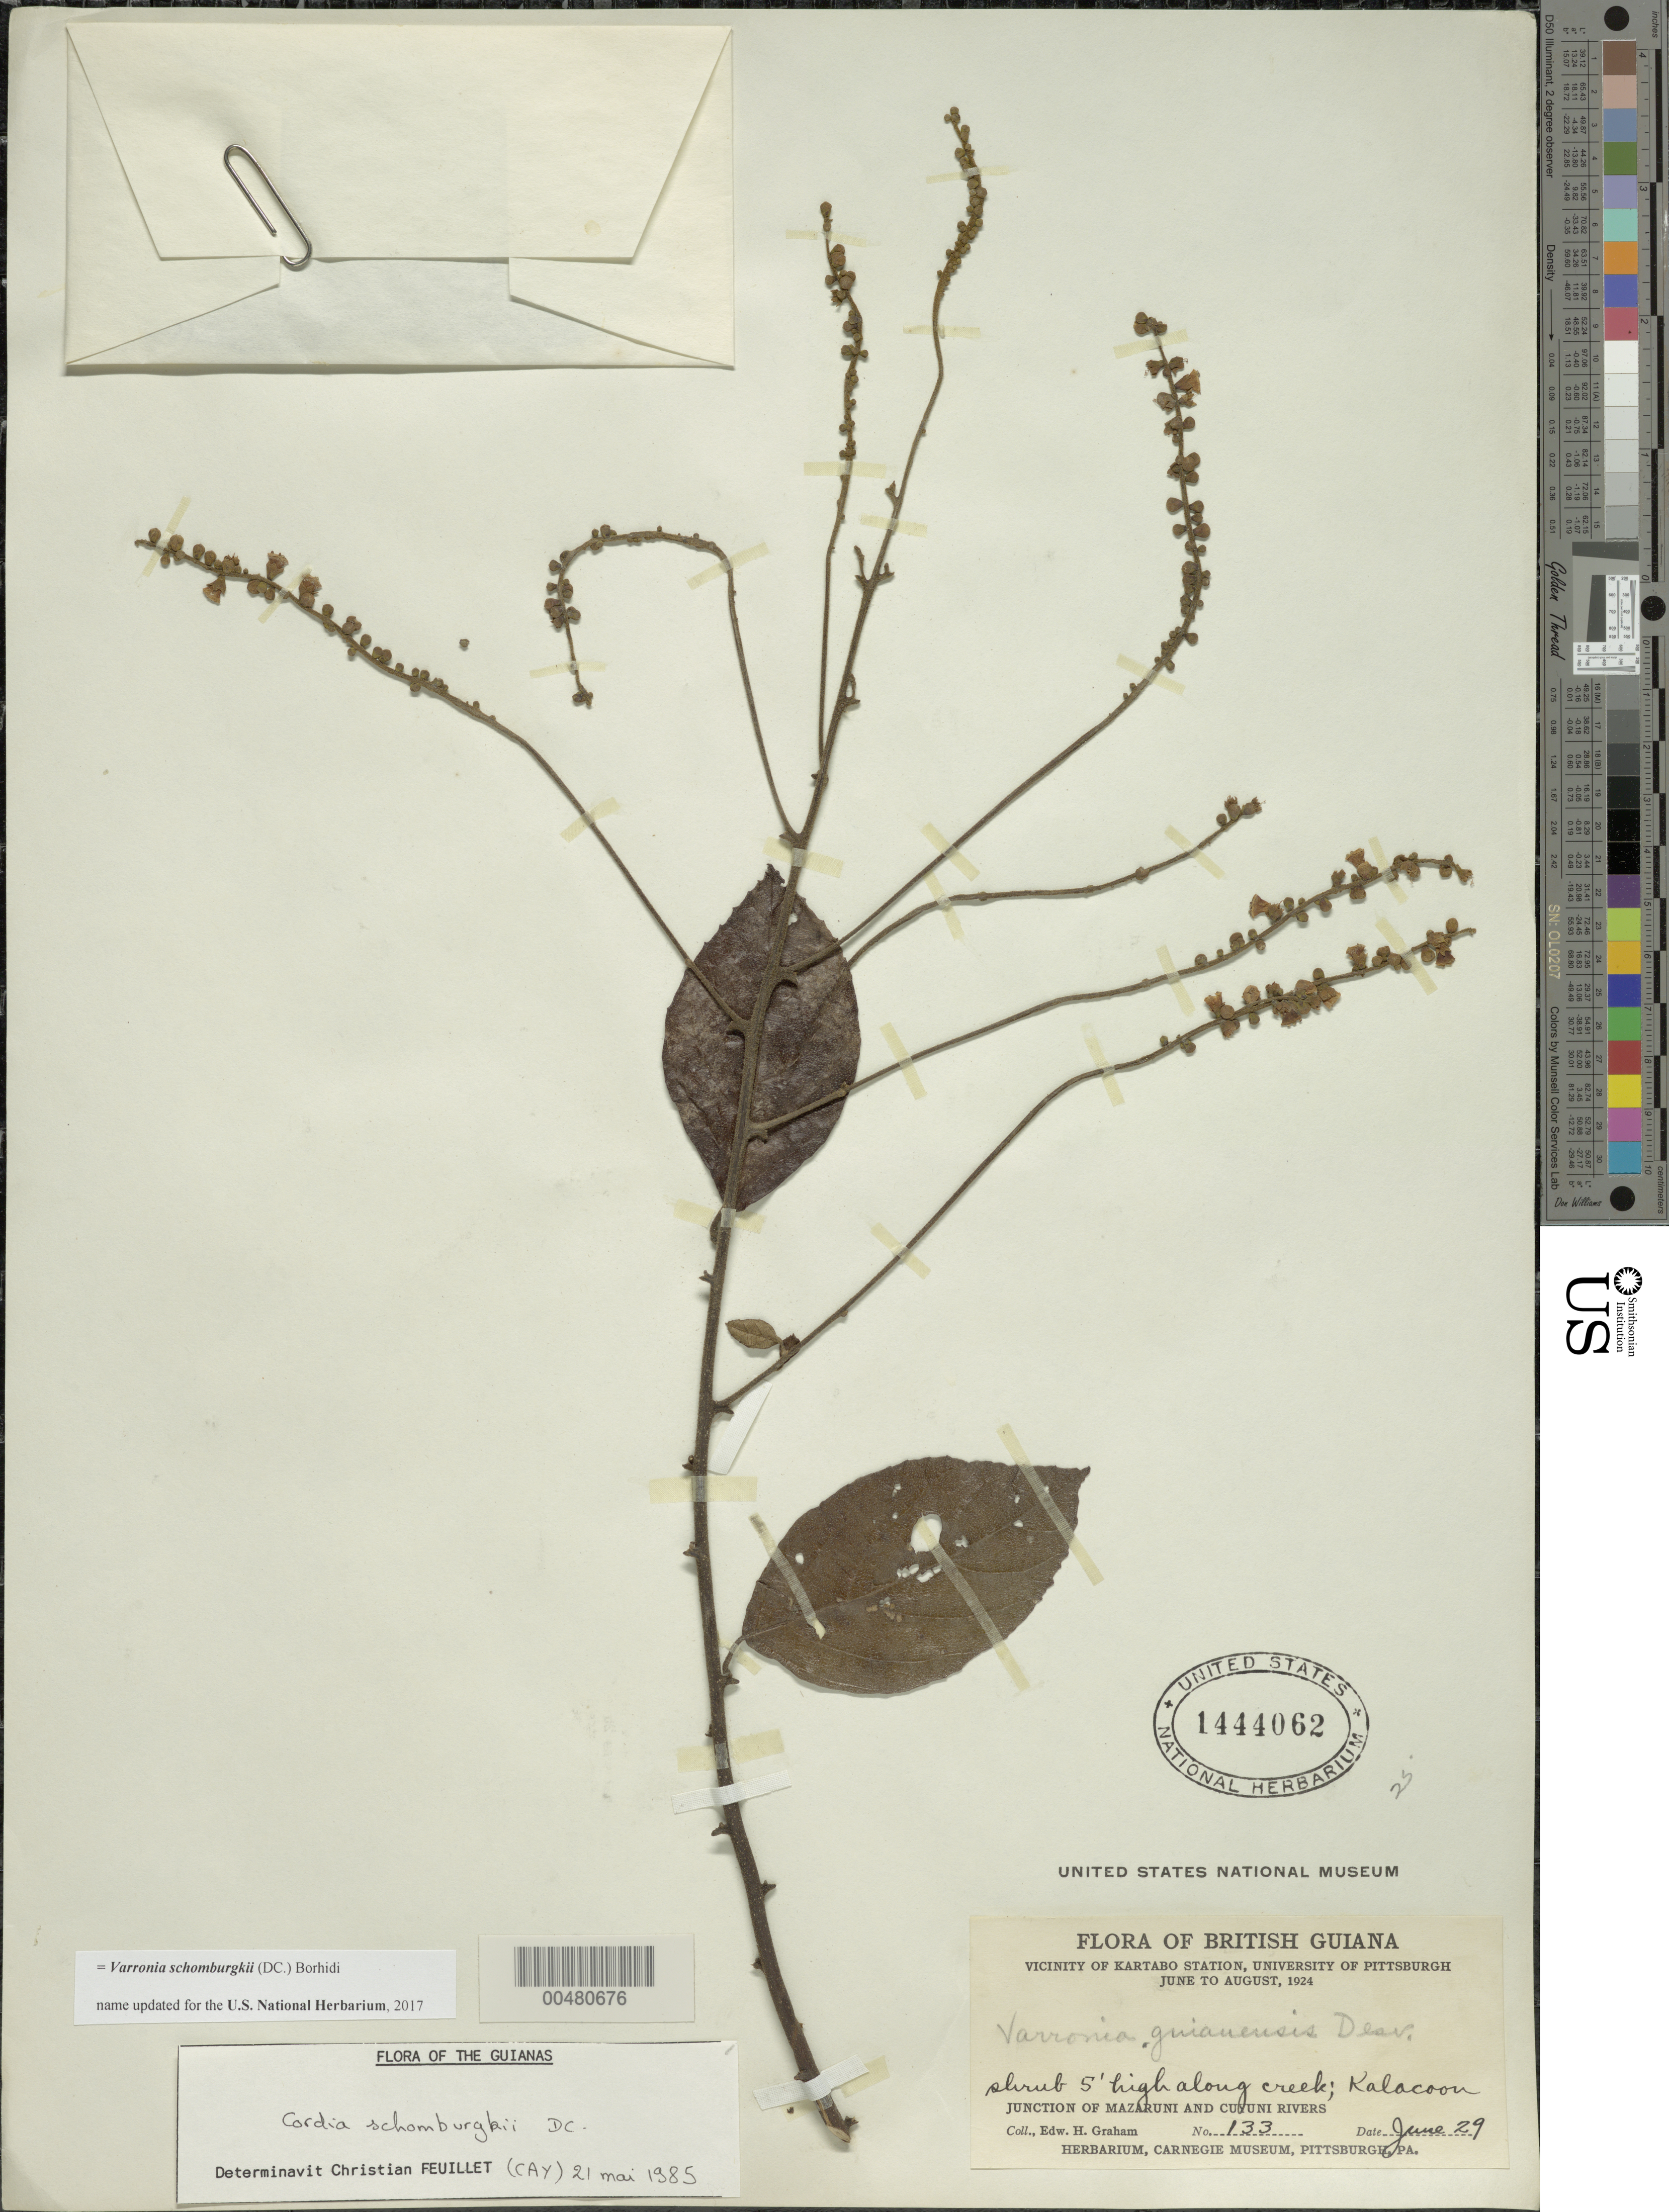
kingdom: Plantae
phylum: Tracheophyta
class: Magnoliopsida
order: Boraginales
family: Cordiaceae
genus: Varronia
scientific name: Varronia schomburgkii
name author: (DC.) Borhidi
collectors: E. H. Graham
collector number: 133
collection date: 1924-06-29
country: Guyana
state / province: Cuyuni-Mazaruni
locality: British Guiana, Kalacoon, Junction of Mazaruni and Curuni Rivers.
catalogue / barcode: US 1444062